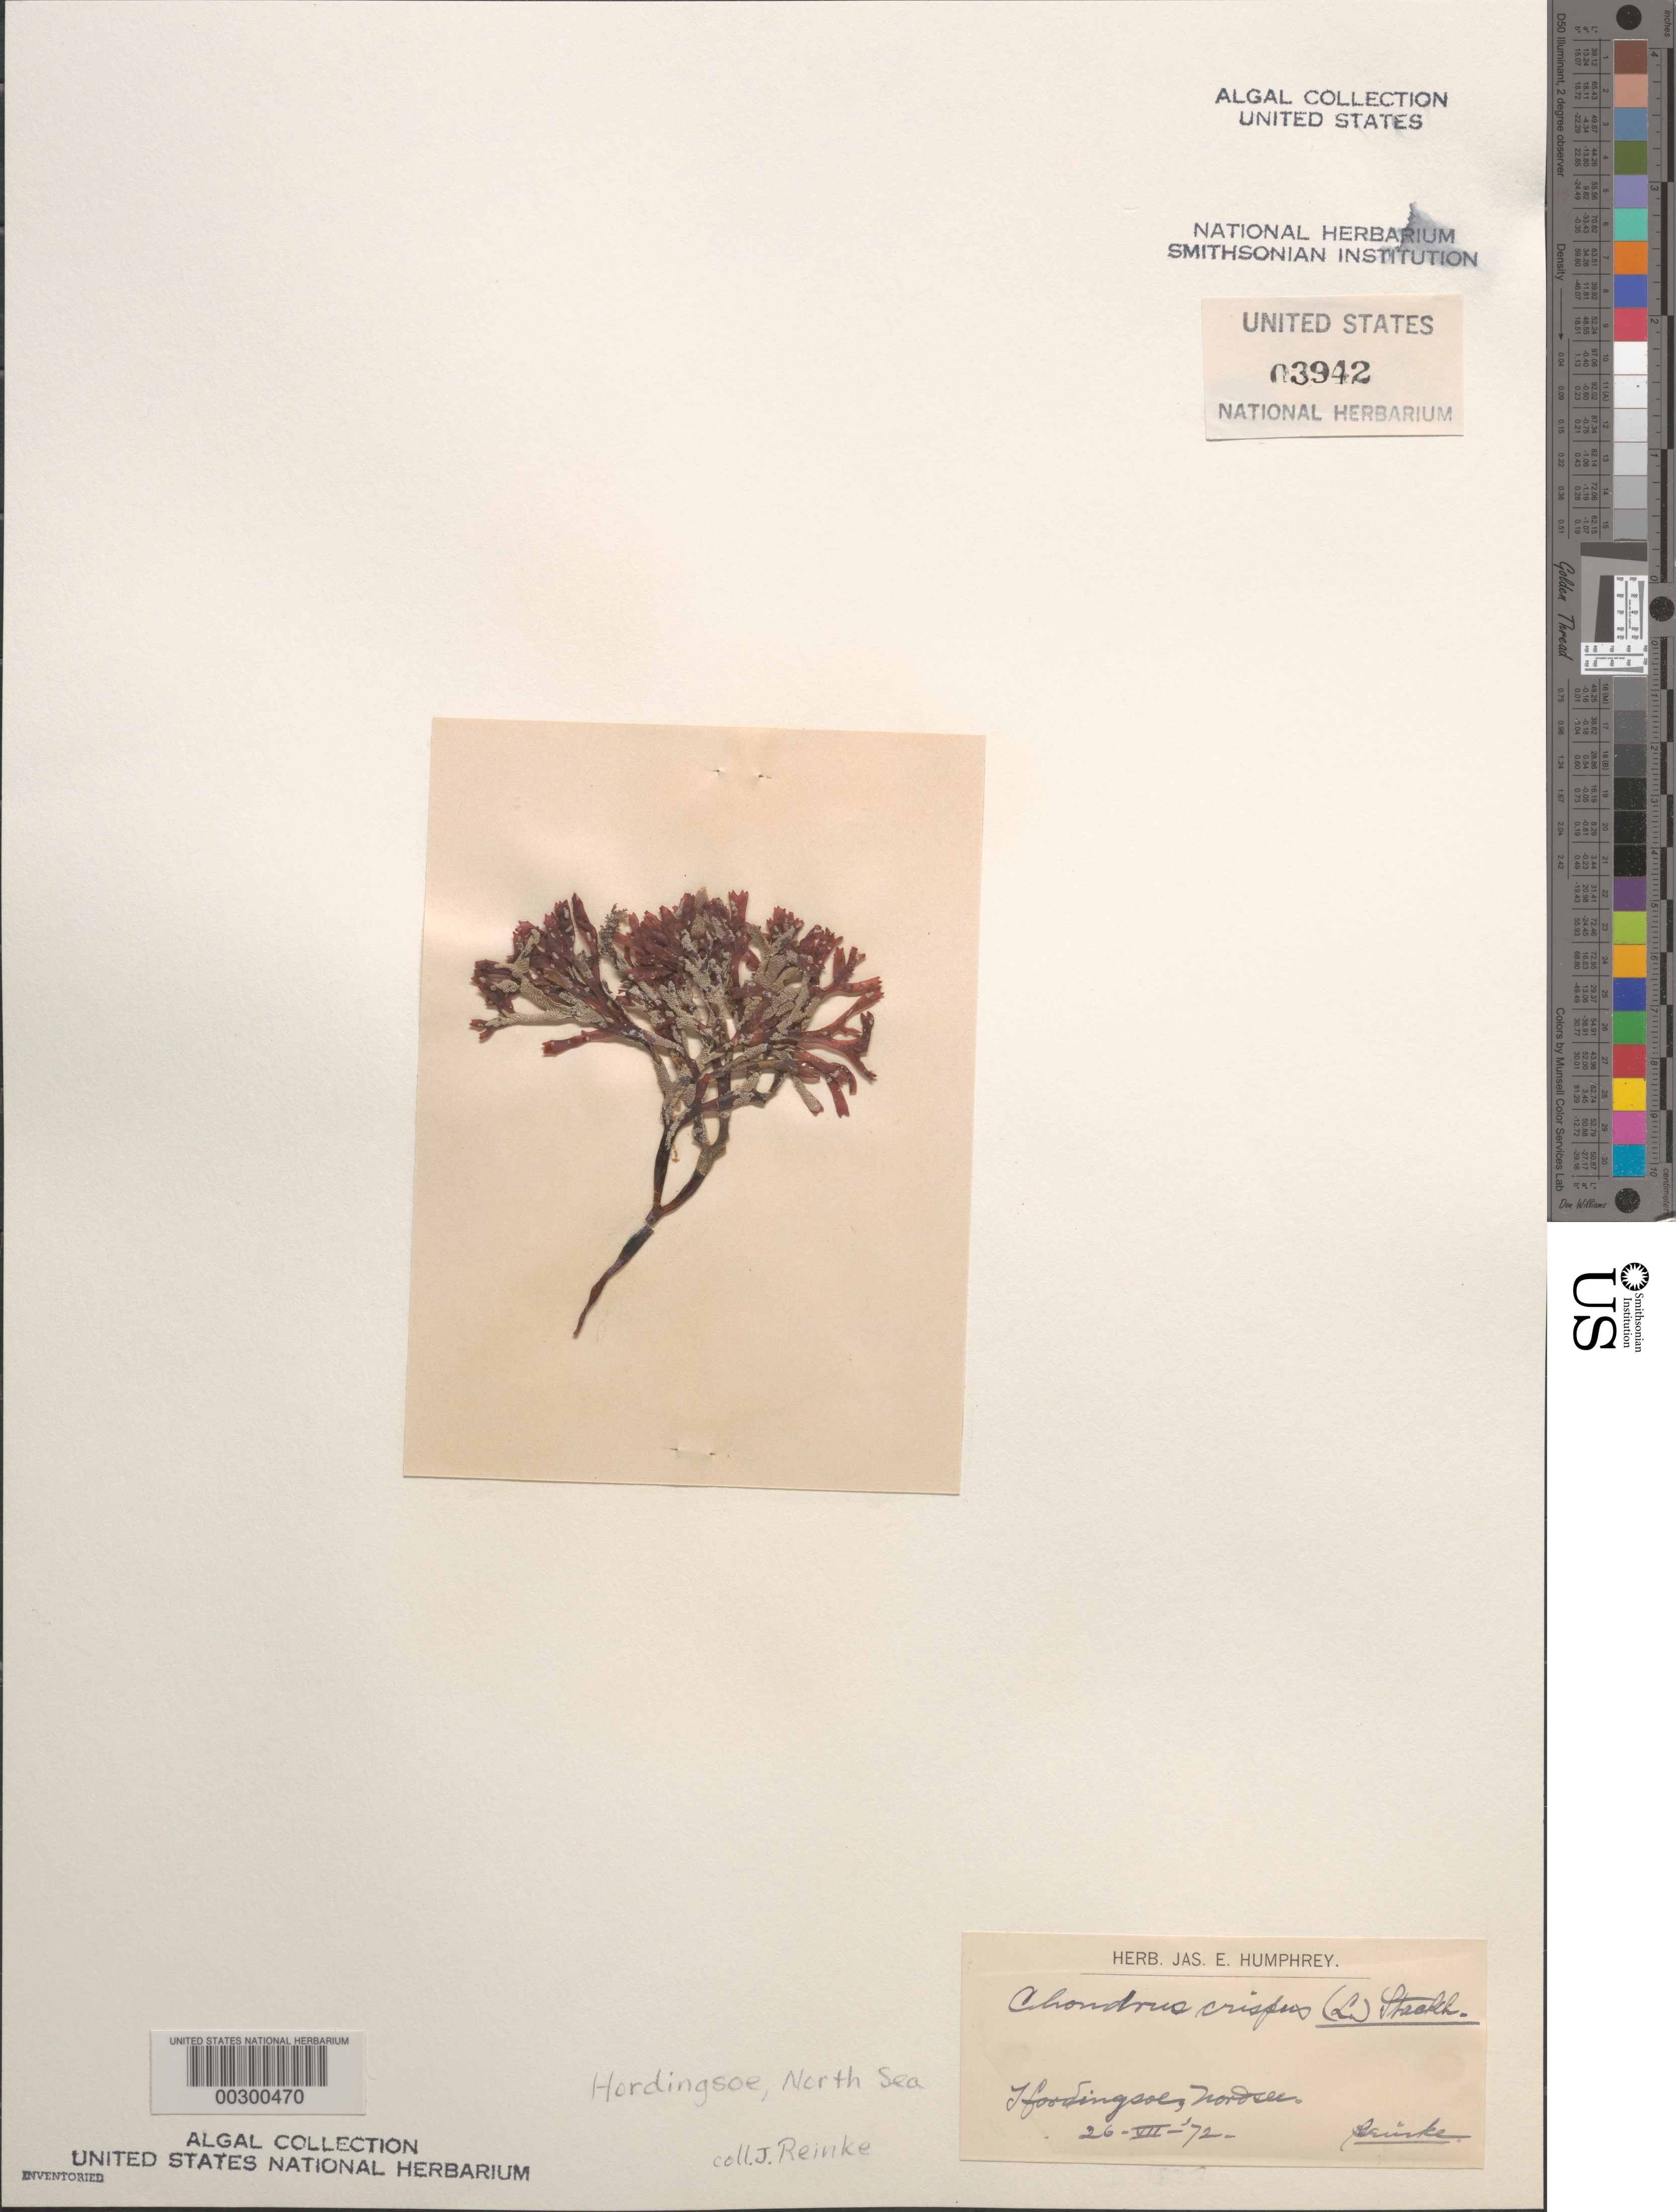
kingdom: Plantae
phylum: Rhodophyta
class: Florideophyceae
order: Gigartinales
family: Gigartinaceae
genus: Chondrus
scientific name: Chondrus crispus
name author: Stackh.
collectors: J. Reinke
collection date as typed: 26 Jul 1872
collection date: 1872-07-26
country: Norway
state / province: Rogaland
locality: Hovringoy (hordingsoe), north sea (nordsee)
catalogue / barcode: US 3942